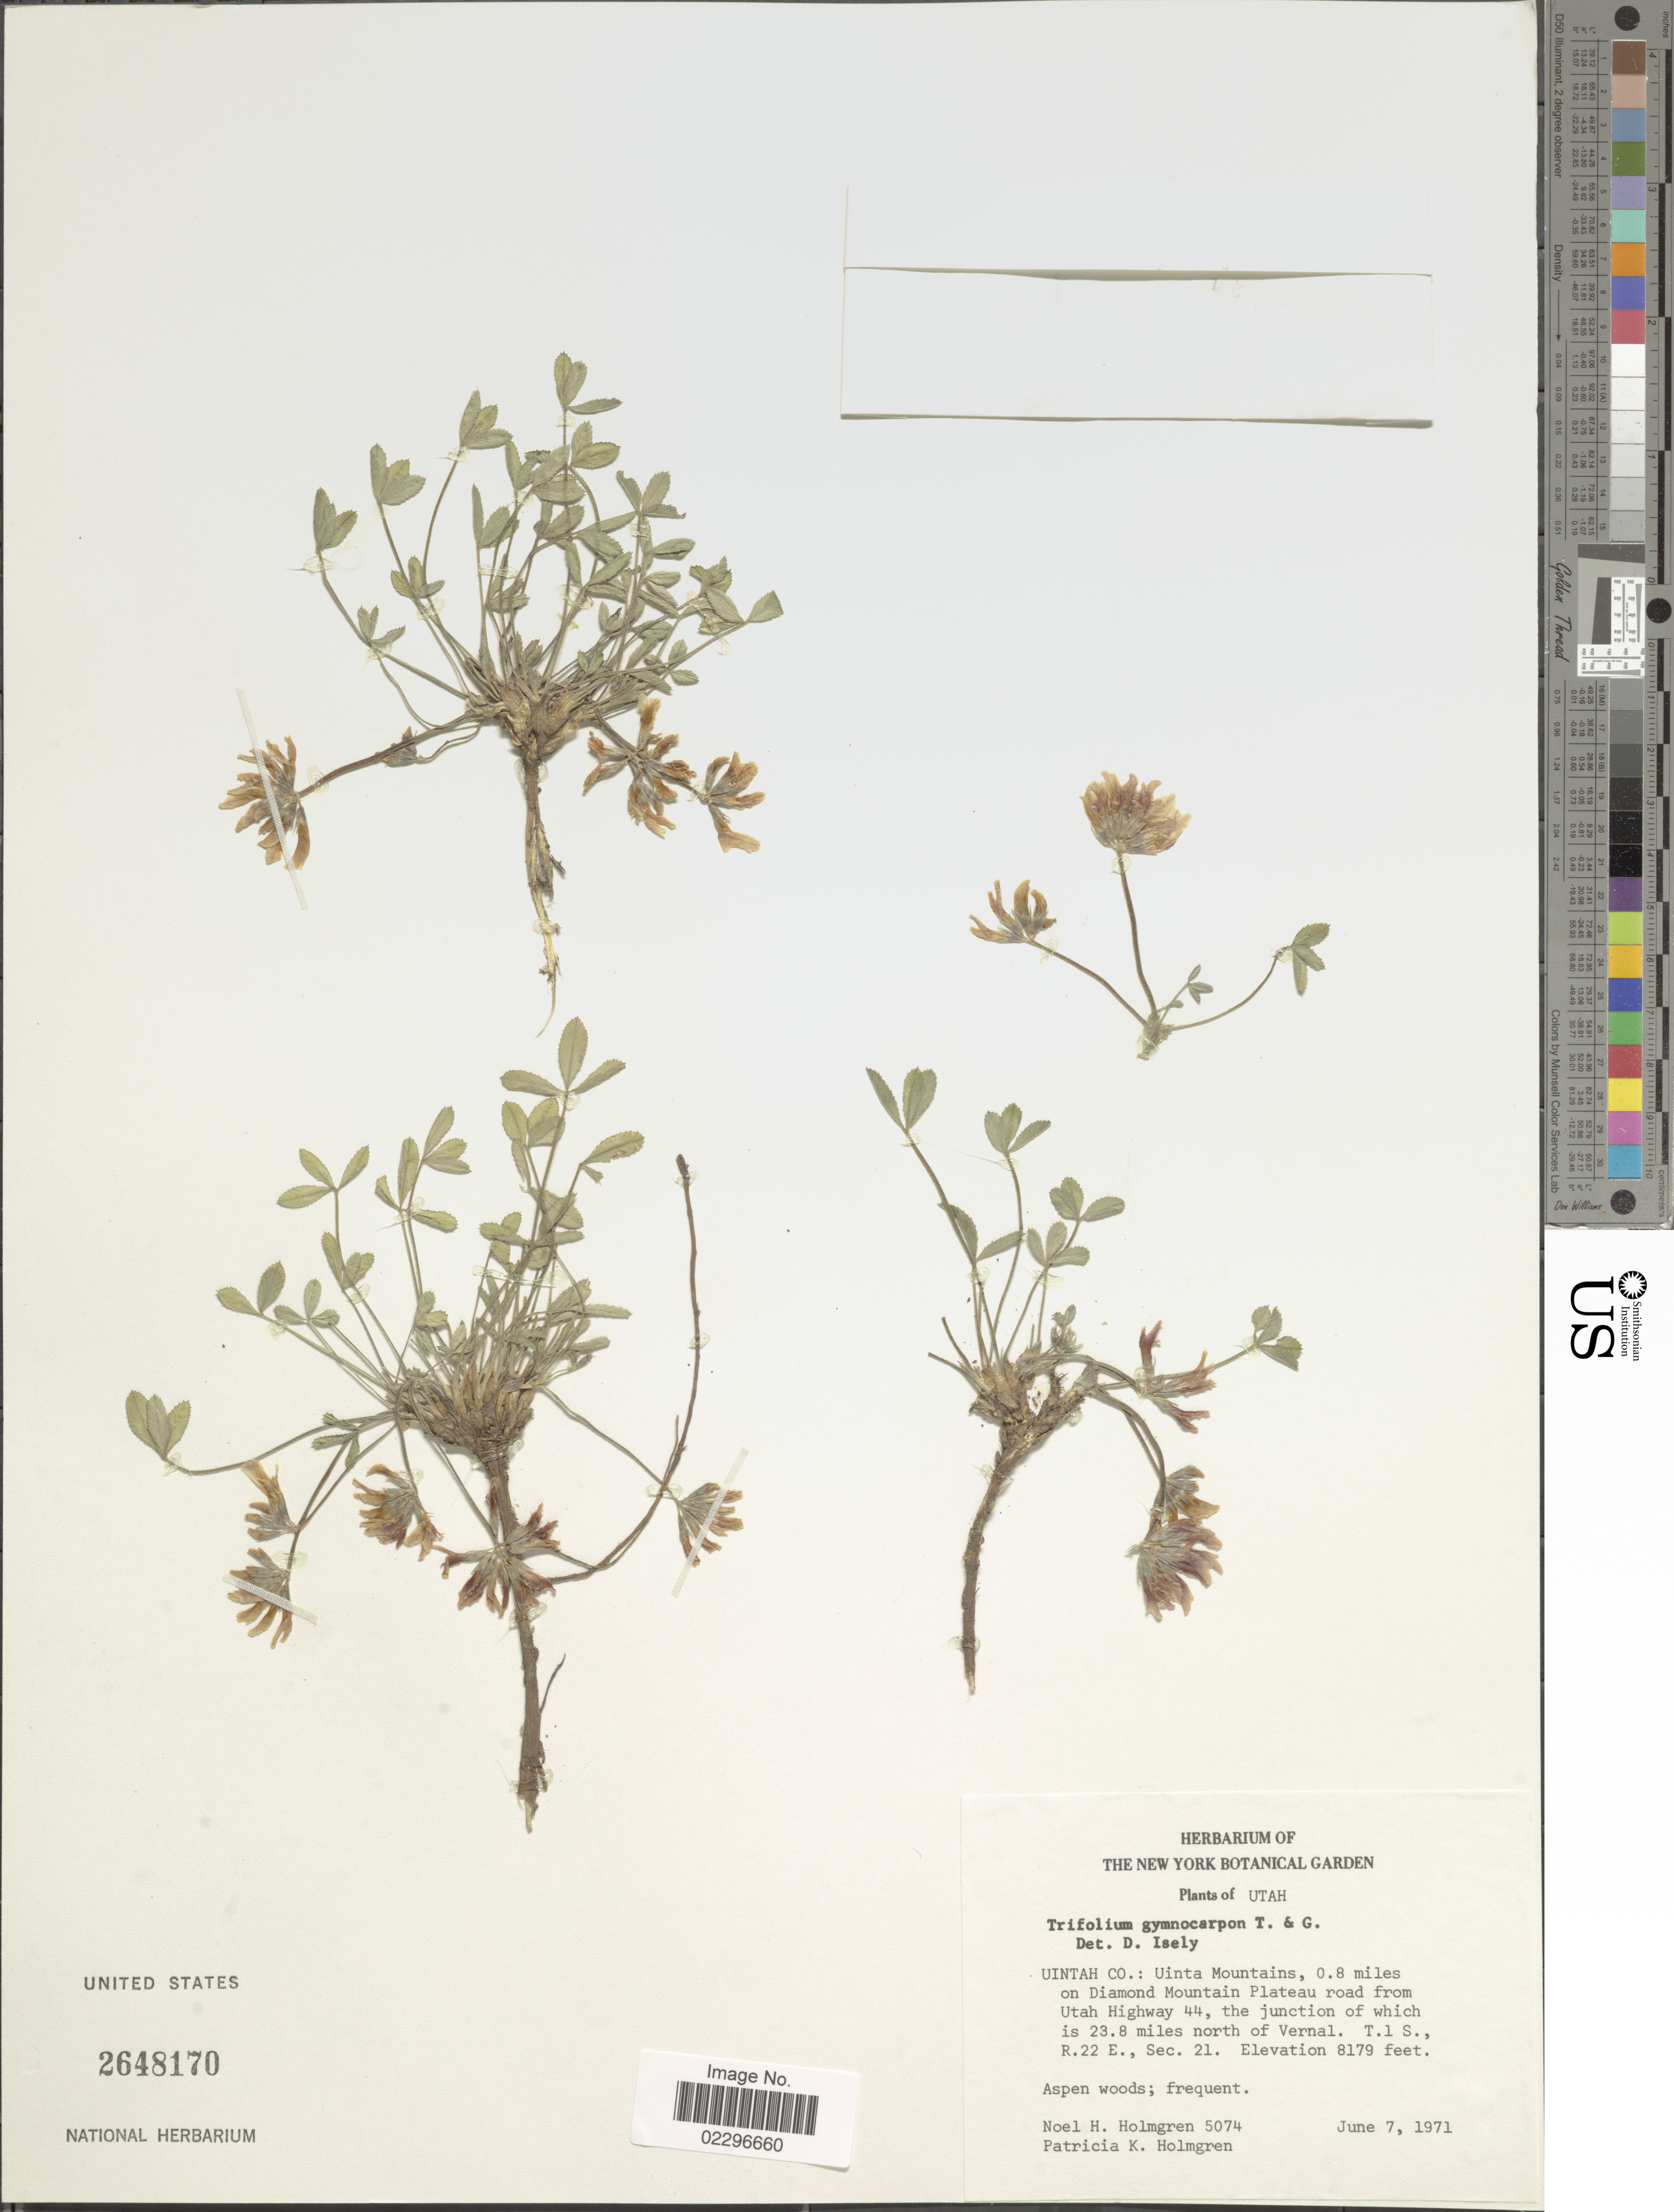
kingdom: Plantae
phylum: Tracheophyta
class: Magnoliopsida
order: Fabales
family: Fabaceae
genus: Trifolium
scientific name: Trifolium gymnocarpon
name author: Nutt.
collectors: N. H. Holmgren & P. K. Holmgren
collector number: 4074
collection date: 1971-06-07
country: United States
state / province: Utah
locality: Uintah Co.: Uinta Mountains, 0.8 miles on Diamond Mountain Plateau road from utah Highway 44, the junction which is 23.8 miles north of Vernal. T.1S., R.22E., Sec. 21.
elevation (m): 2493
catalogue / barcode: US 2648170